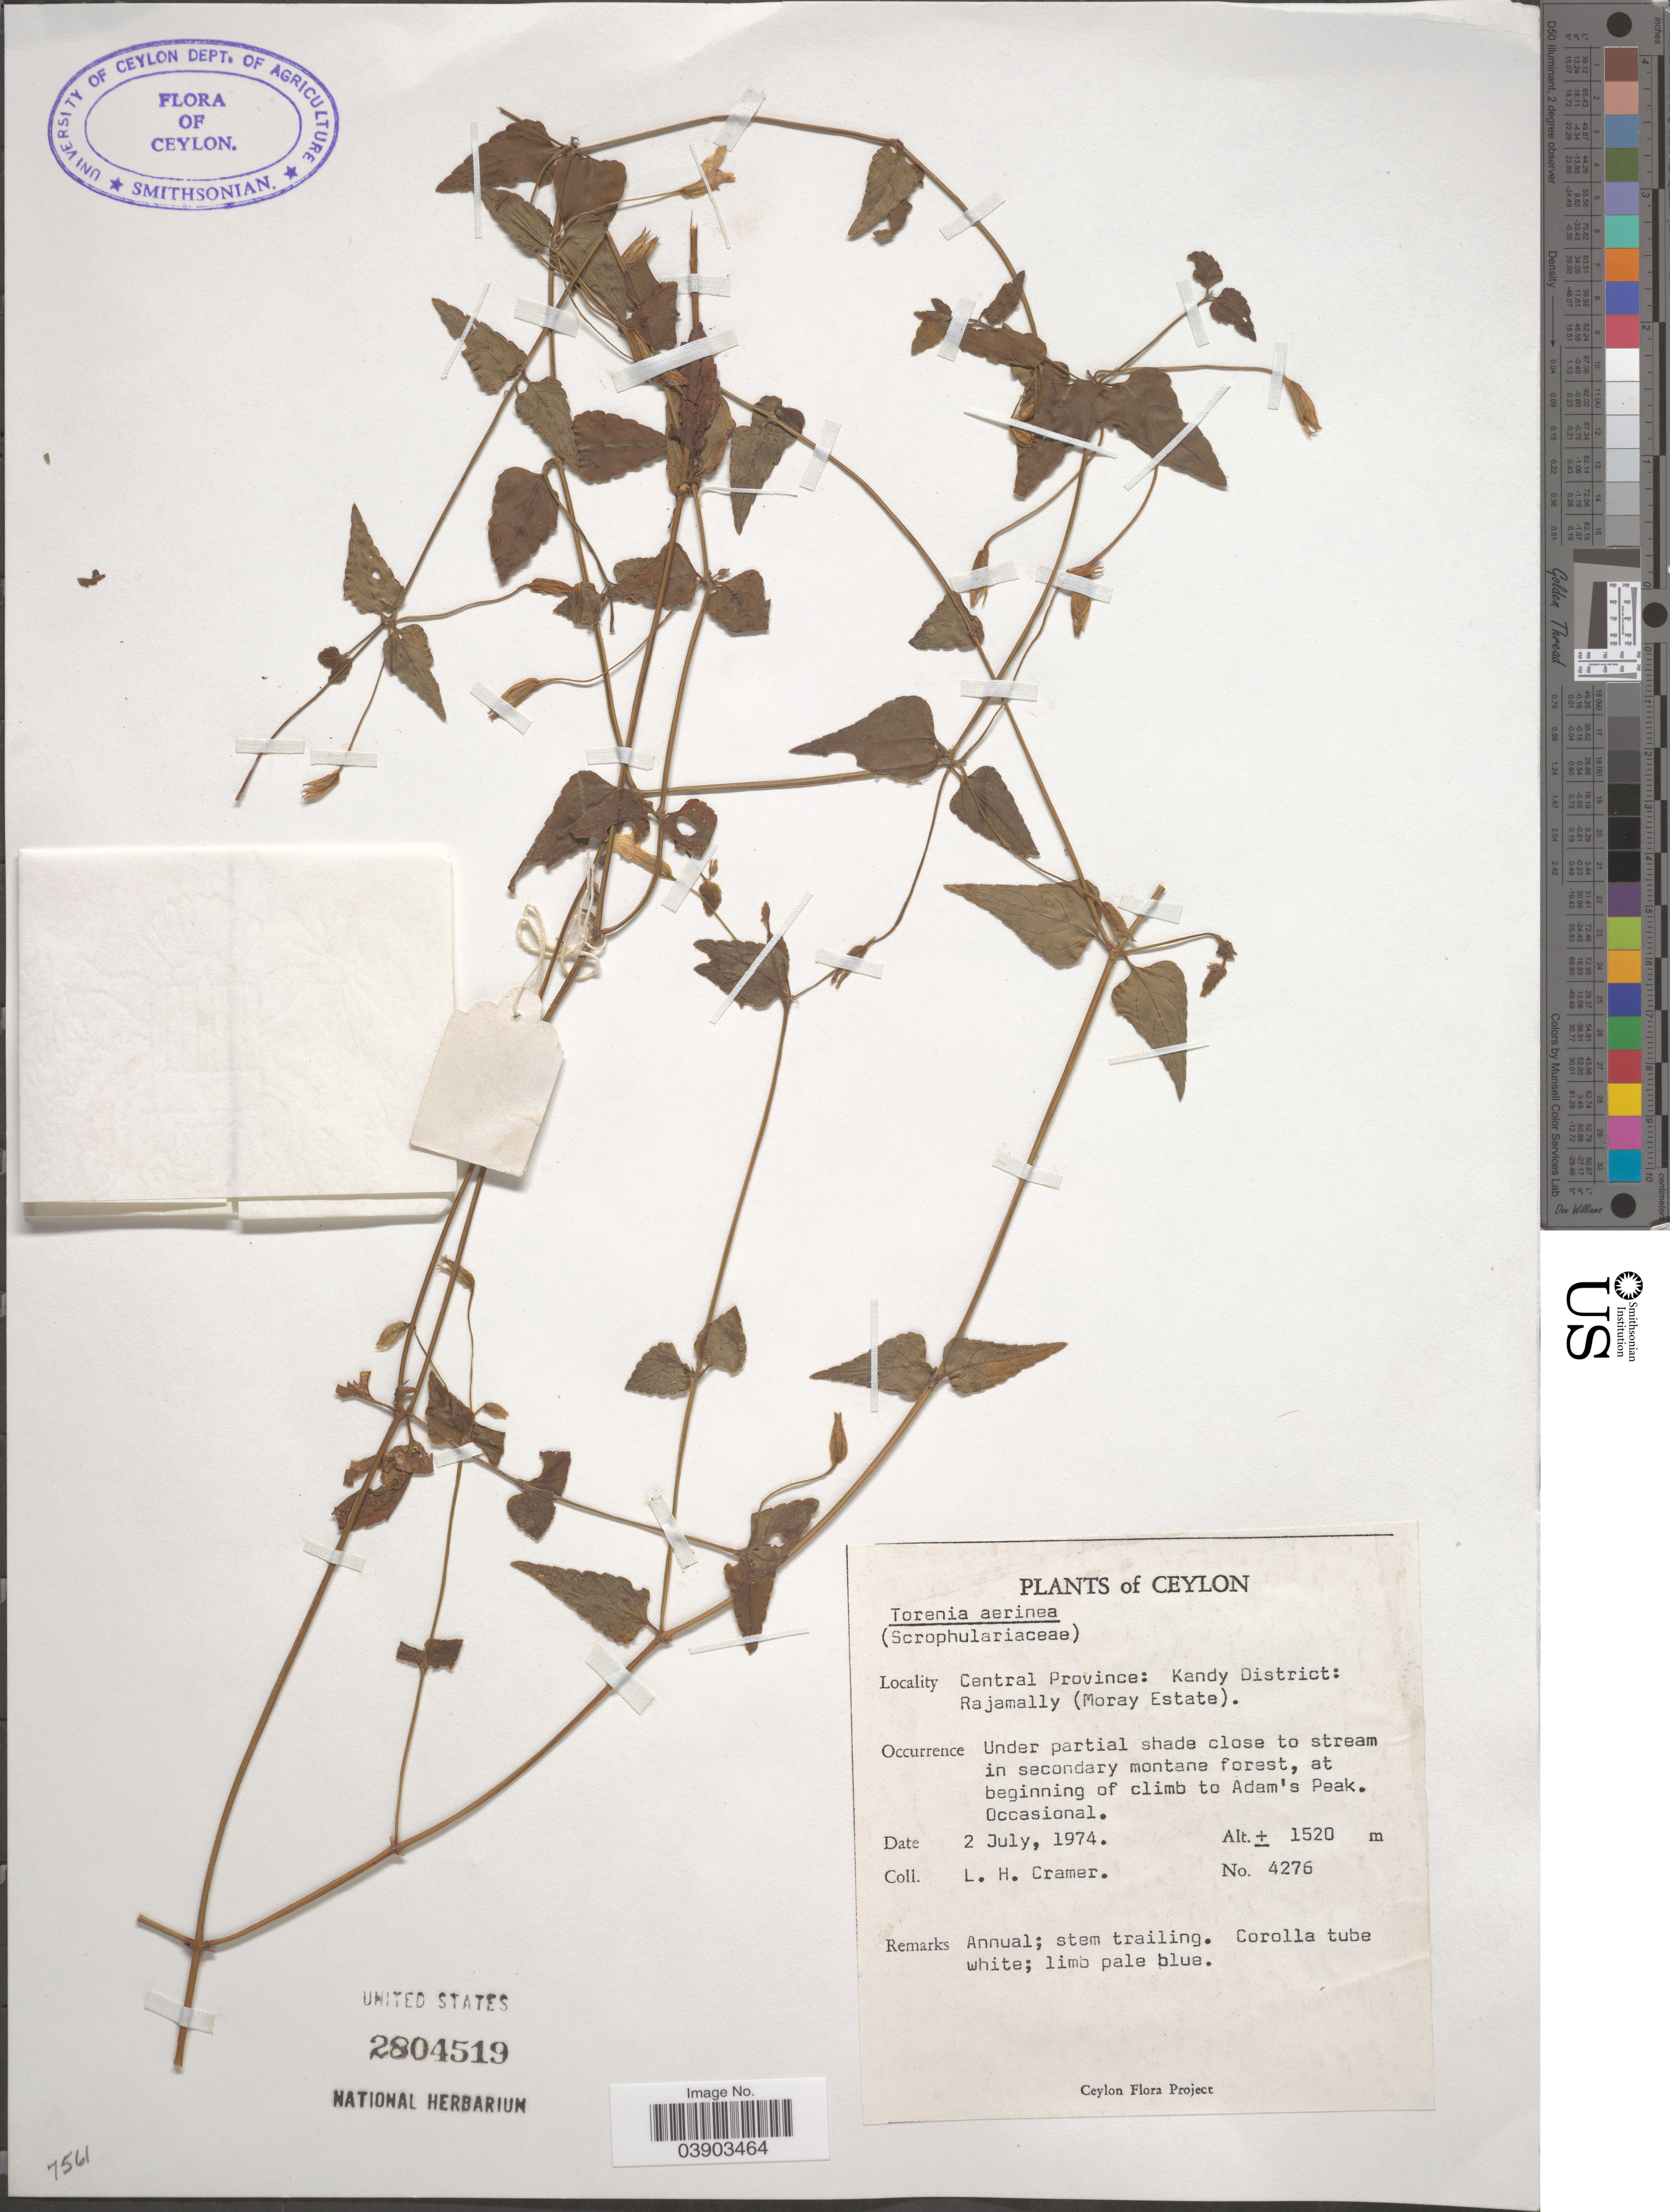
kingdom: Plantae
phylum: Tracheophyta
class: Magnoliopsida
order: Lamiales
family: Linderniaceae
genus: Torenia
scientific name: Torenia aerinea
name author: Alston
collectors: L. H. Cramer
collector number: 4276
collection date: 1974-07-02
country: Sri Lanka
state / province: Central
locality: Ceylon. Kandy District: Rajamally (Moray Estate). At beginning of climb to Adam's Peak.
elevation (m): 1520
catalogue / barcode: US 2804519